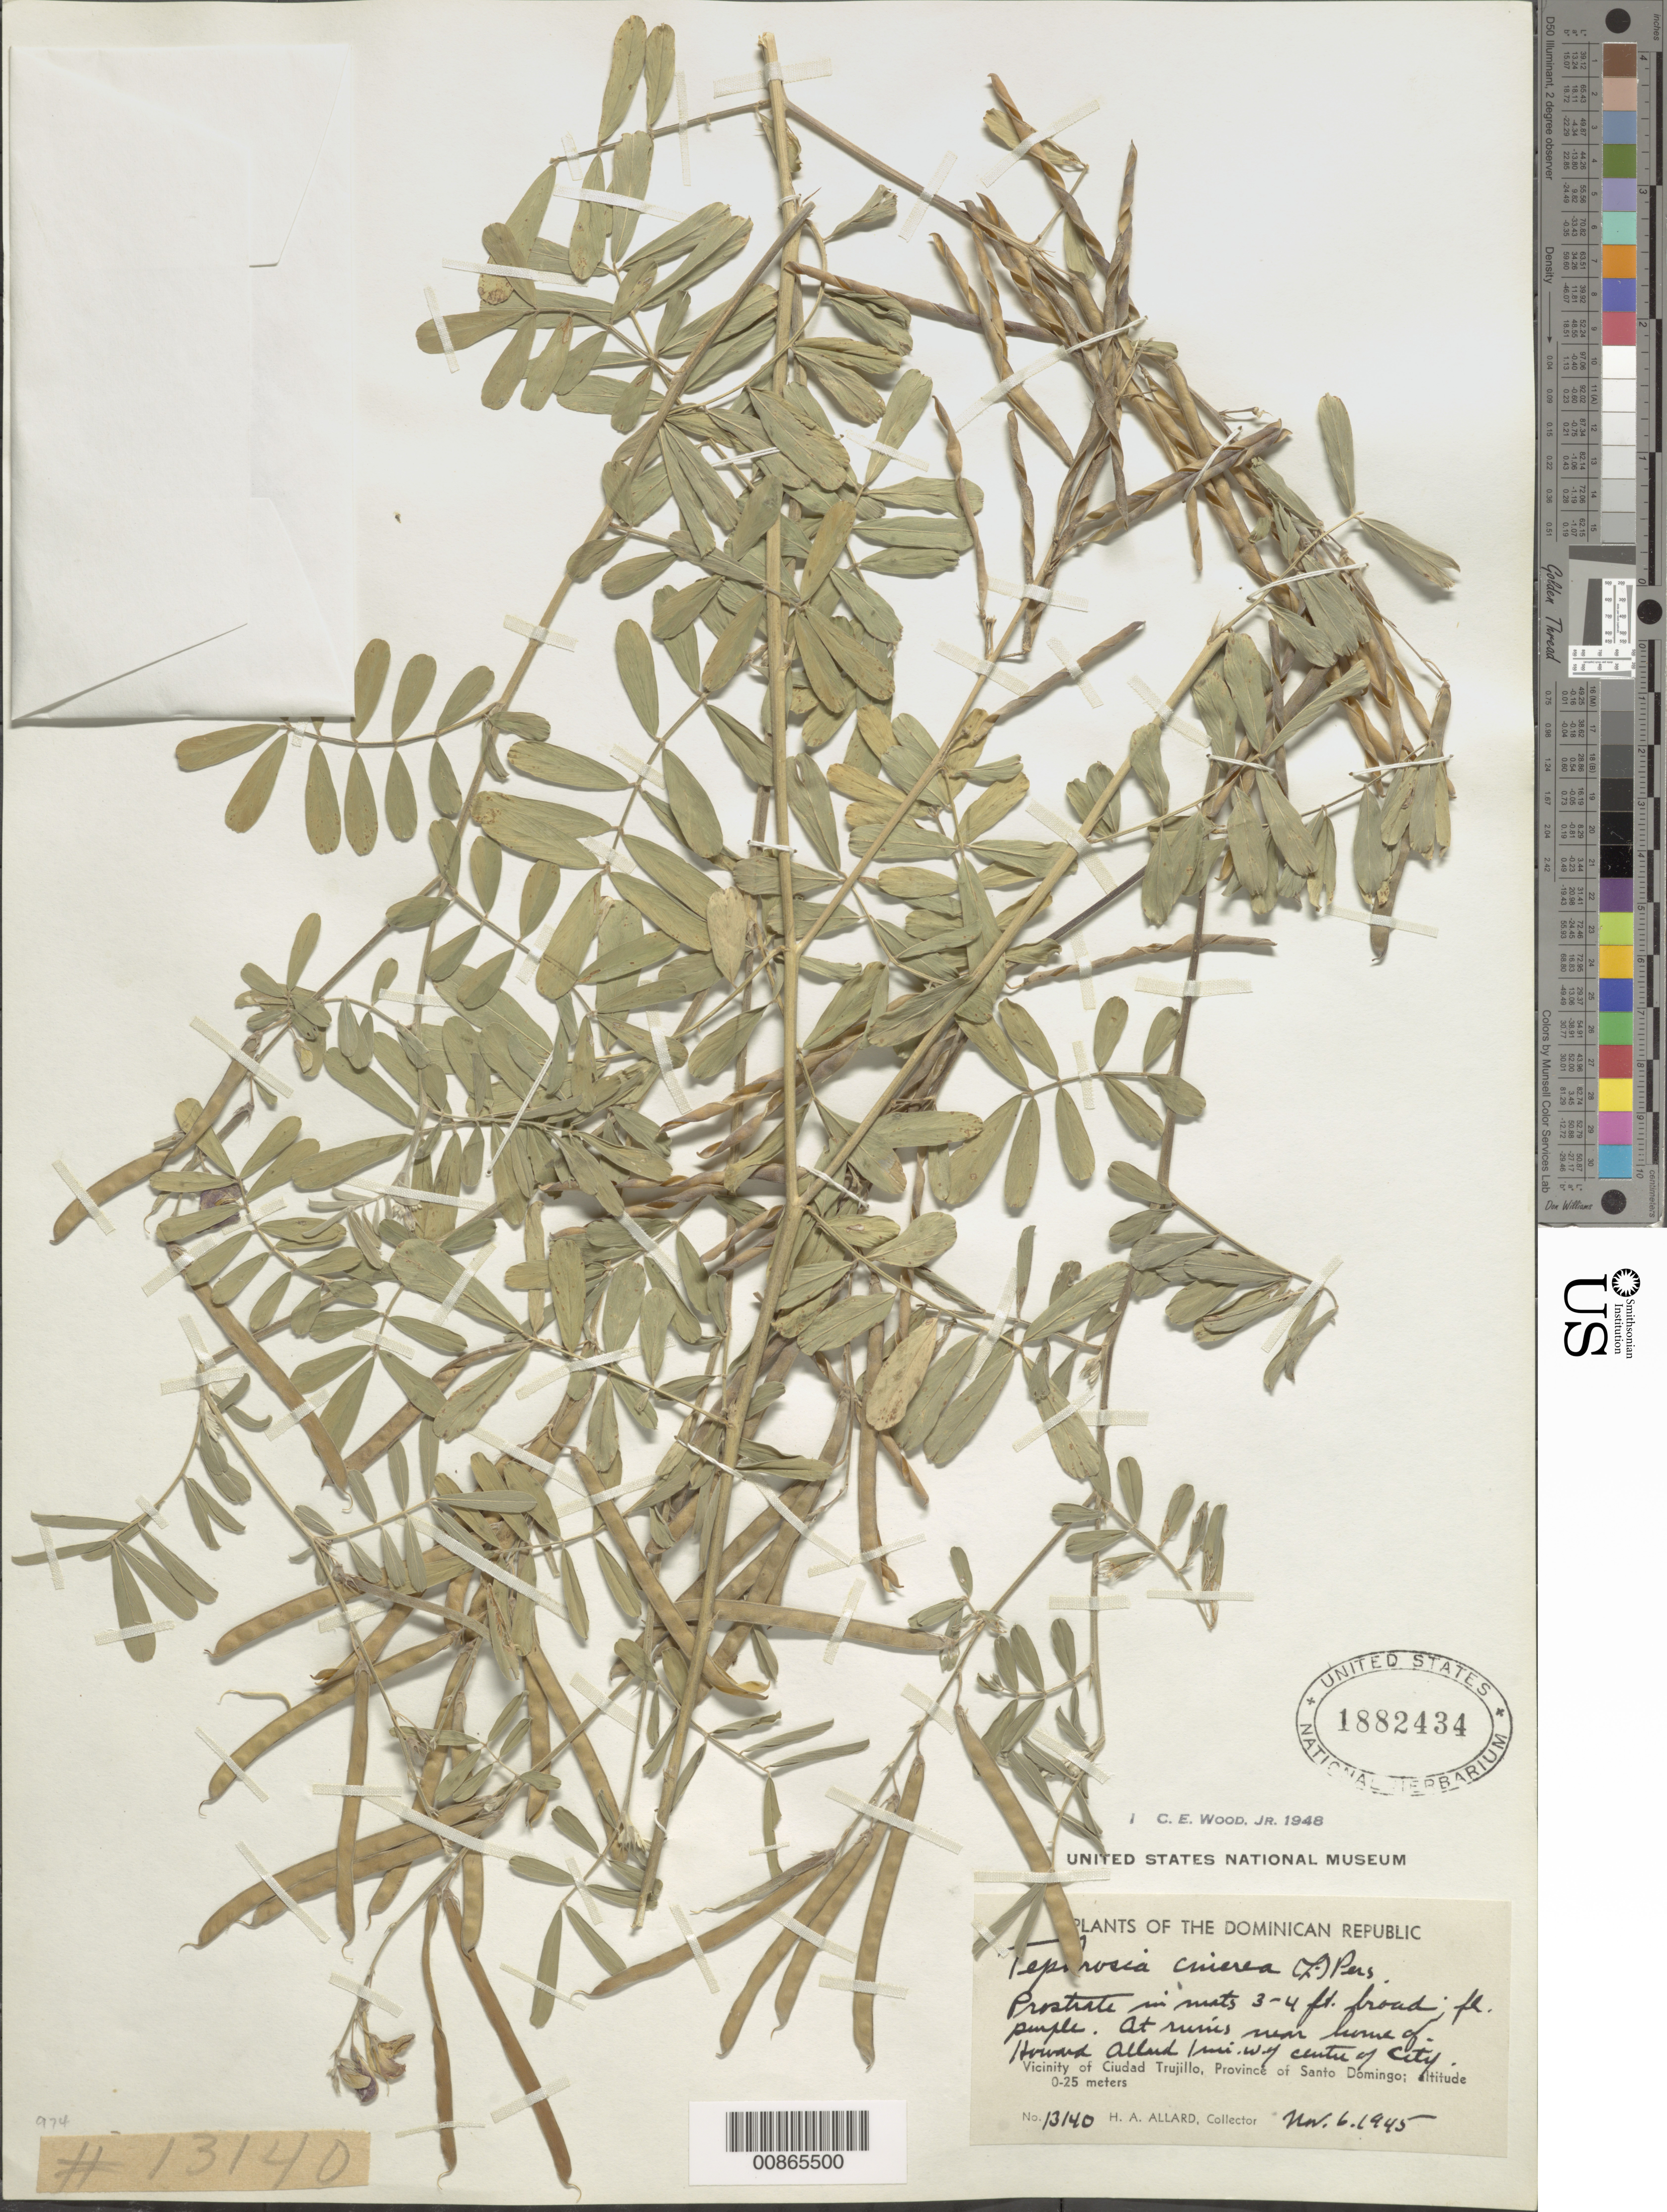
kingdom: Plantae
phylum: Tracheophyta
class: Magnoliopsida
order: Fabales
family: Fabaceae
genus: Tephrosia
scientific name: Tephrosia cinerea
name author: (L.) Pers.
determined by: Wood, C. E., Jr.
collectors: H. A. Allard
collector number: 13140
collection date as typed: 06 Nov 1945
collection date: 1945-11-06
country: Dominican Republic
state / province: Distrito Nacional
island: Hispaniola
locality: Vicinity of Ciudad Trujillo, Province of Santo Domingo (obsolete). At ruins near home of Howard Allard's, 1 mi. W of center of city.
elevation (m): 0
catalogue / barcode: US 1882434